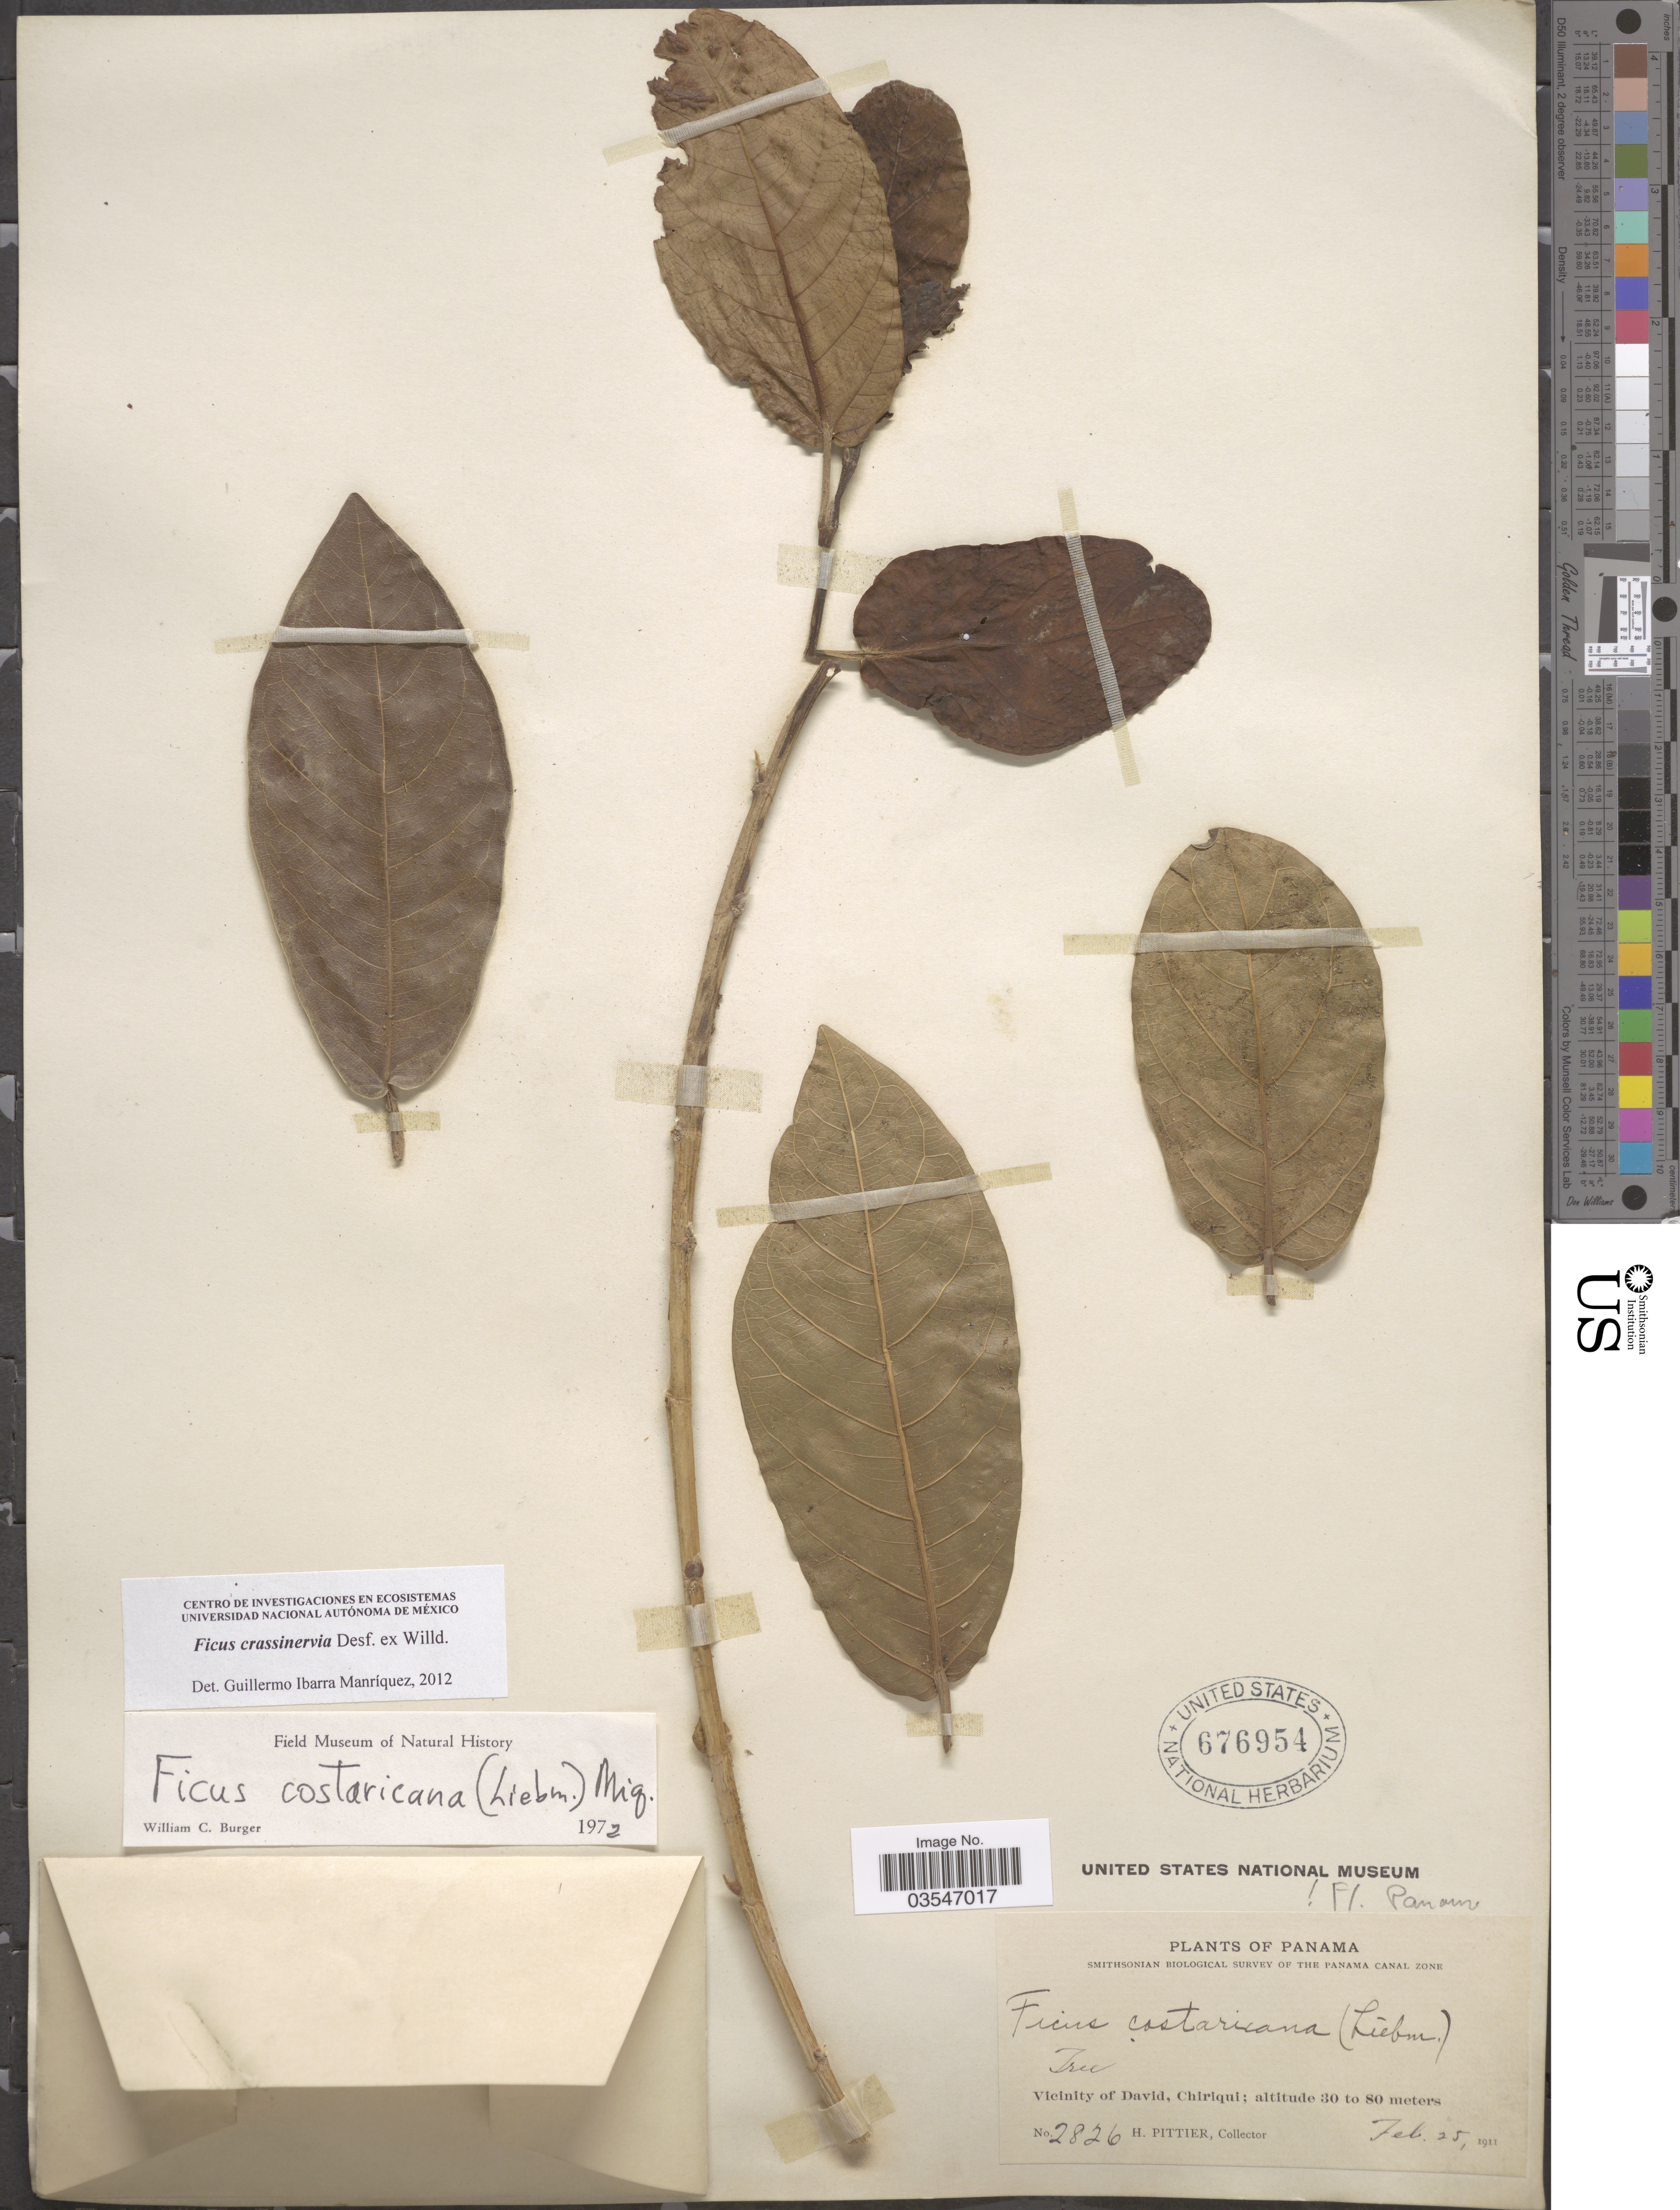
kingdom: Plantae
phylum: Tracheophyta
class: Magnoliopsida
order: Rosales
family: Moraceae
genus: Ficus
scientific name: Ficus crassinervia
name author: Desf. ex Willd.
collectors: H. F. Pittier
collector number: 2826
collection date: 1911-02-25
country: Panama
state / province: Chiriqui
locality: Vicinity of David.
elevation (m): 30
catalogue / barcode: US 676954